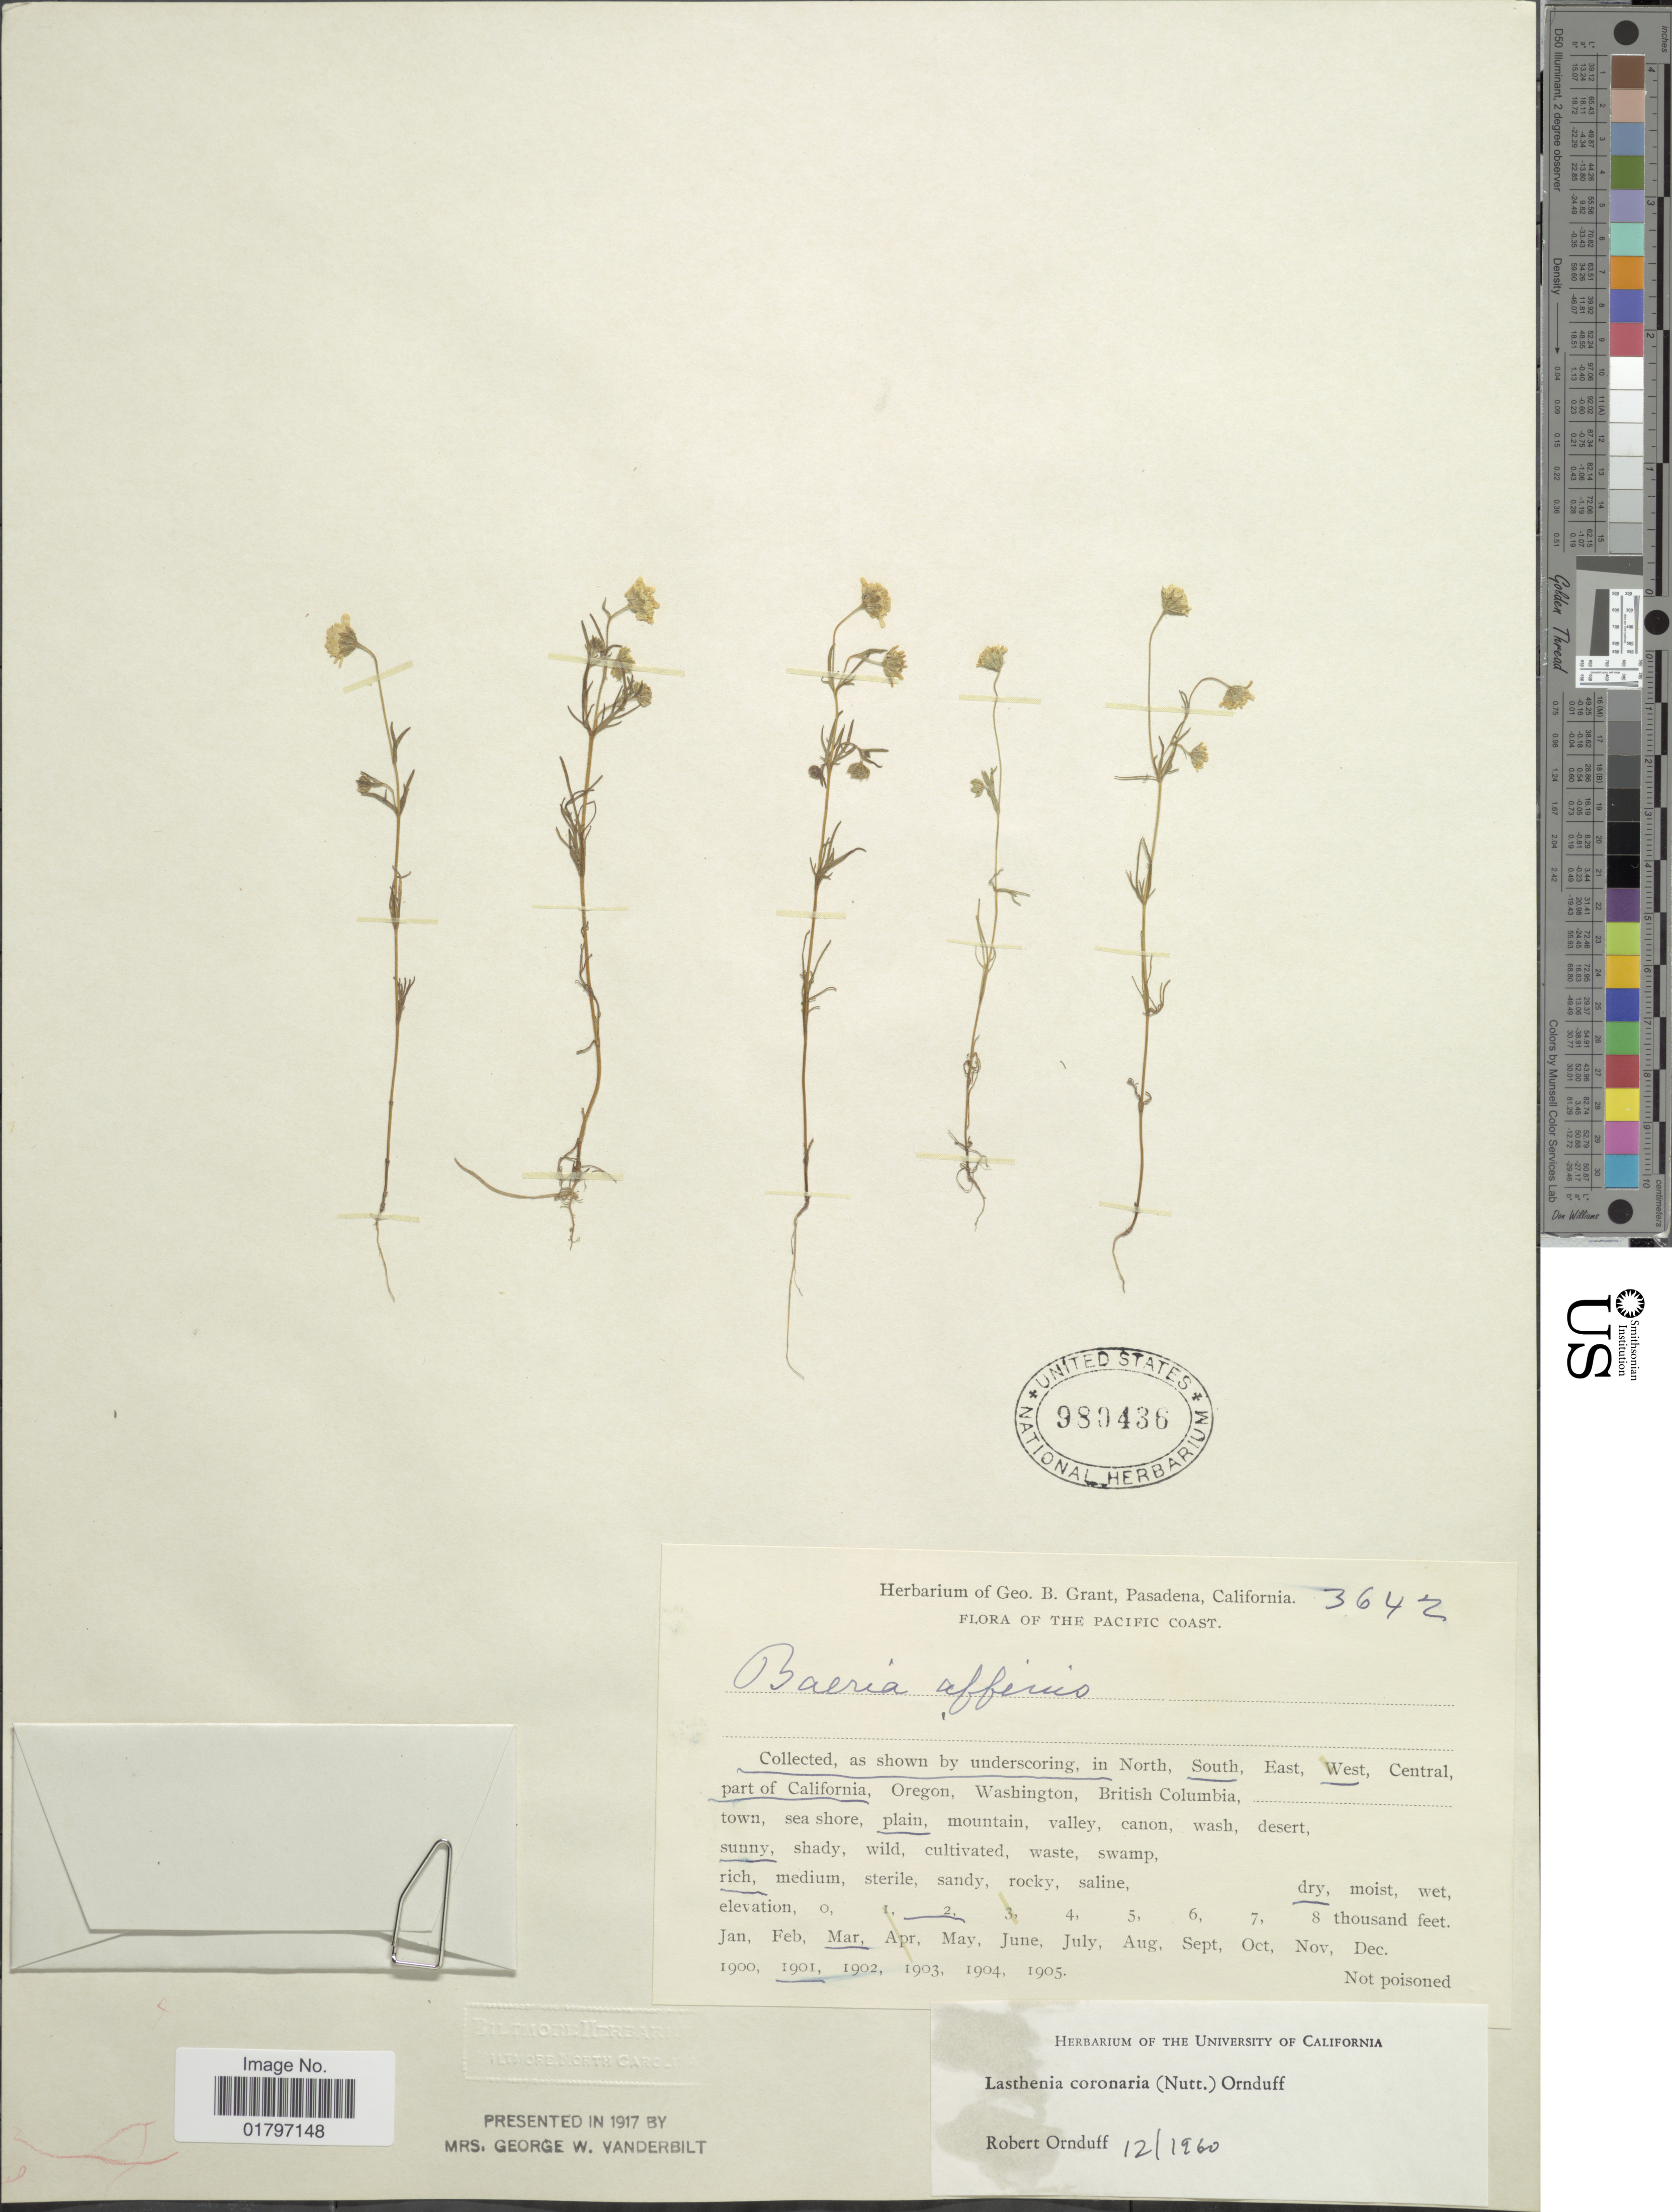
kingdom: Plantae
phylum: Tracheophyta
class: Magnoliopsida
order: Asterales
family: Asteraceae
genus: Lasthenia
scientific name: Lasthenia coronaria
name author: (Nutt.) Ornduff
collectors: ex herb. G. B. Grant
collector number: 3642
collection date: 1901-03-02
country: United States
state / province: California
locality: Pacific Coast. South West part of California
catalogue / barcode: US 980436